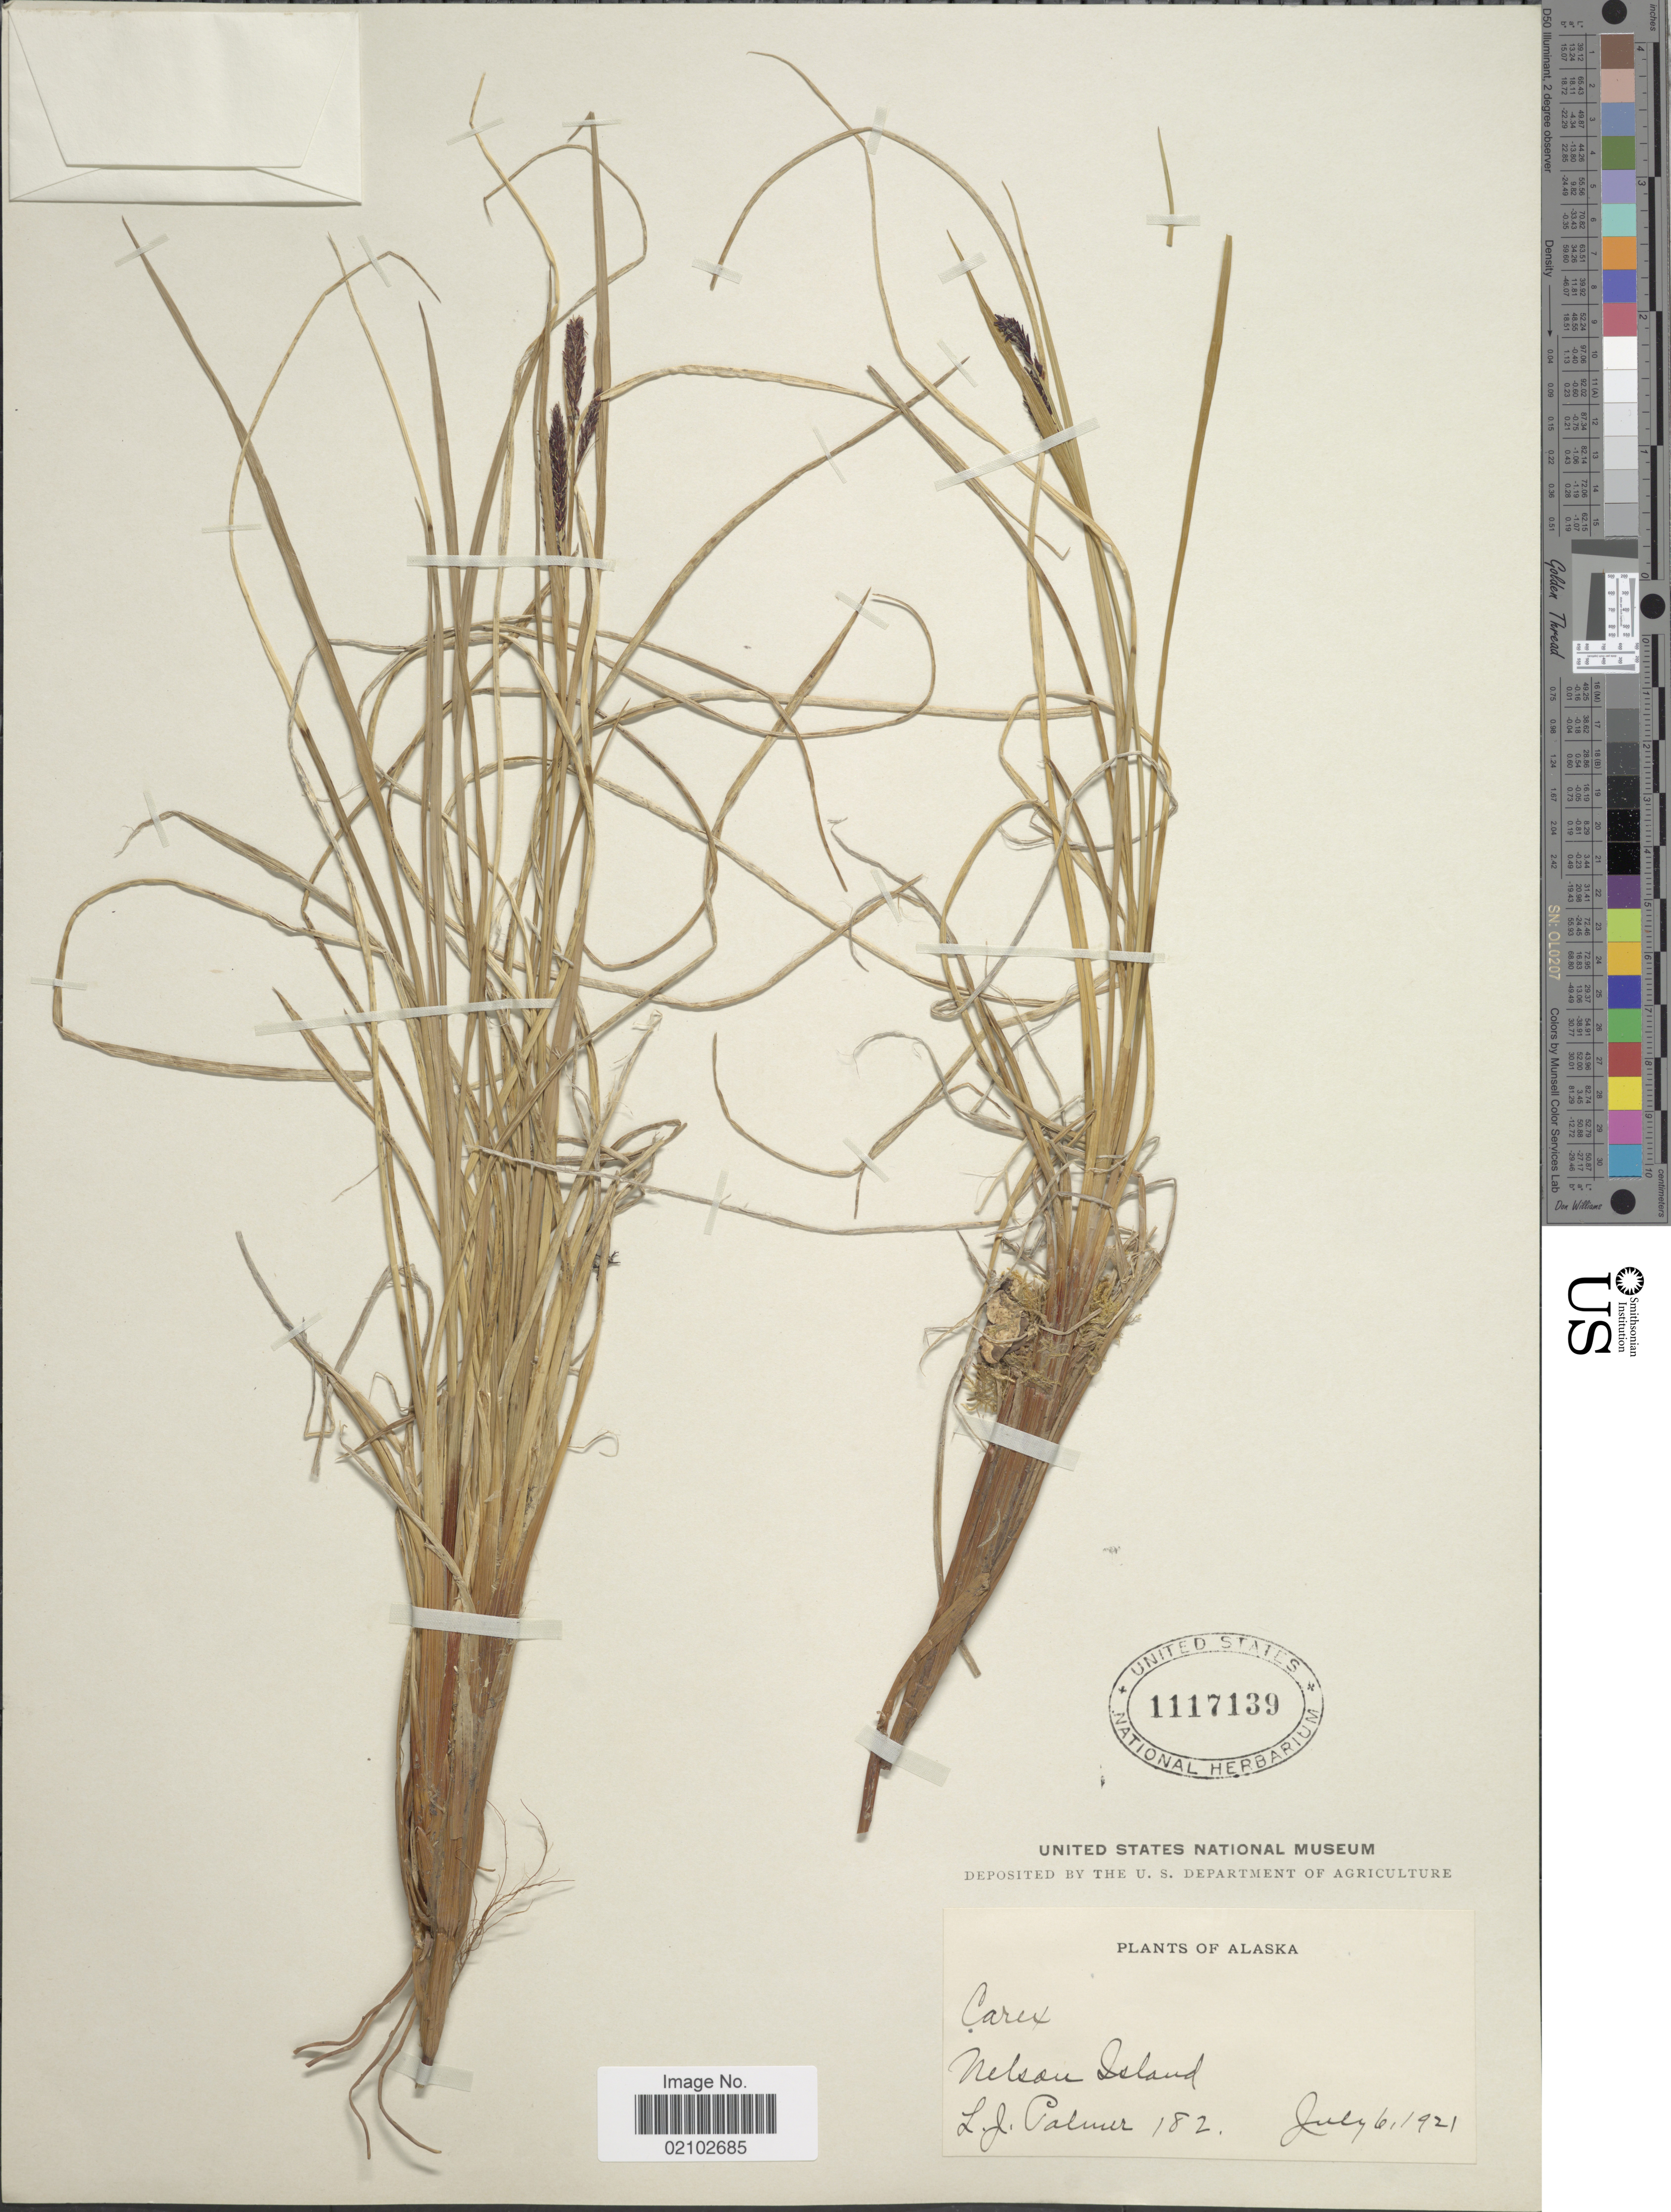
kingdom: Plantae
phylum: Tracheophyta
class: Liliopsida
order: Poales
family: Cyperaceae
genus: Carex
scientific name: Carex aquatilis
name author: Wahlenb.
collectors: L. J. Palmer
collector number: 182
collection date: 1921-07-06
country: United States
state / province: Alaska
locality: Nelson Island.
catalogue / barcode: US 1117139